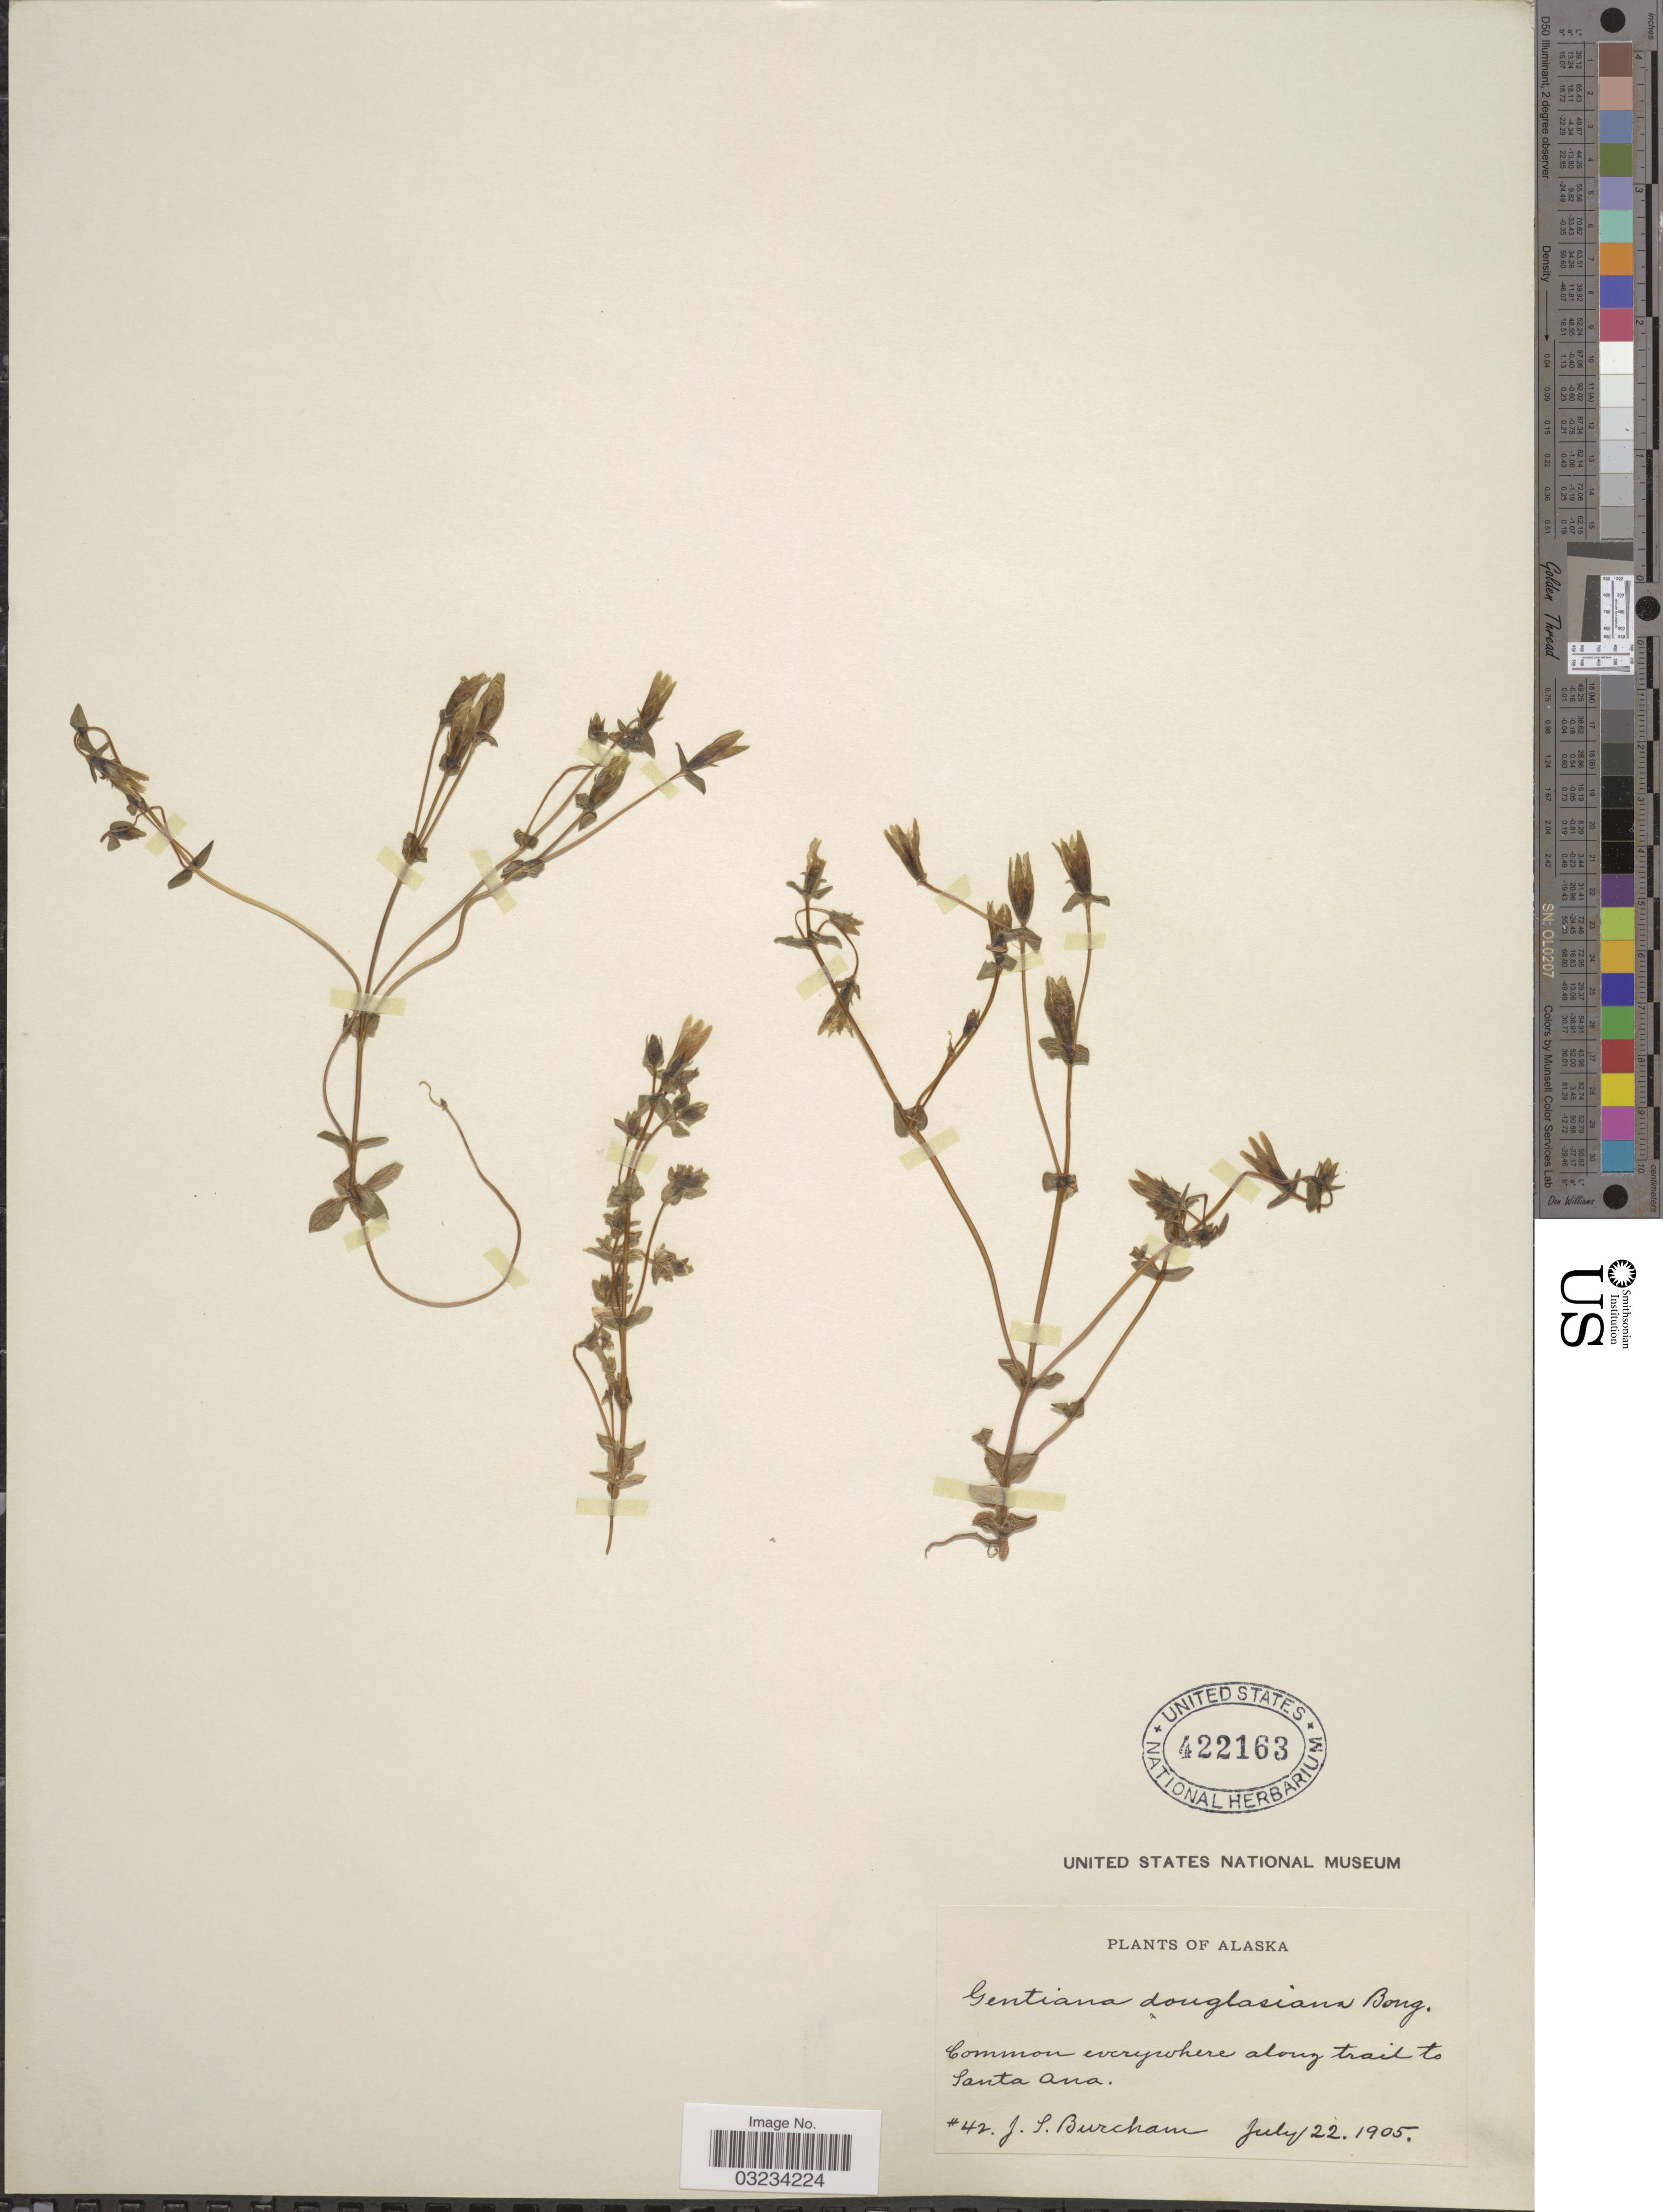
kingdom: Plantae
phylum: Tracheophyta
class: Magnoliopsida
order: Gentianales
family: Gentianaceae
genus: Gentiana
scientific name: Gentiana douglasiana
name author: Bong.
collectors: J. Burcham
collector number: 42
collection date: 1905-07-22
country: United States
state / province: Alaska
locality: Common everywhere along trail to Santa Ana.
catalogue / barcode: US 422163